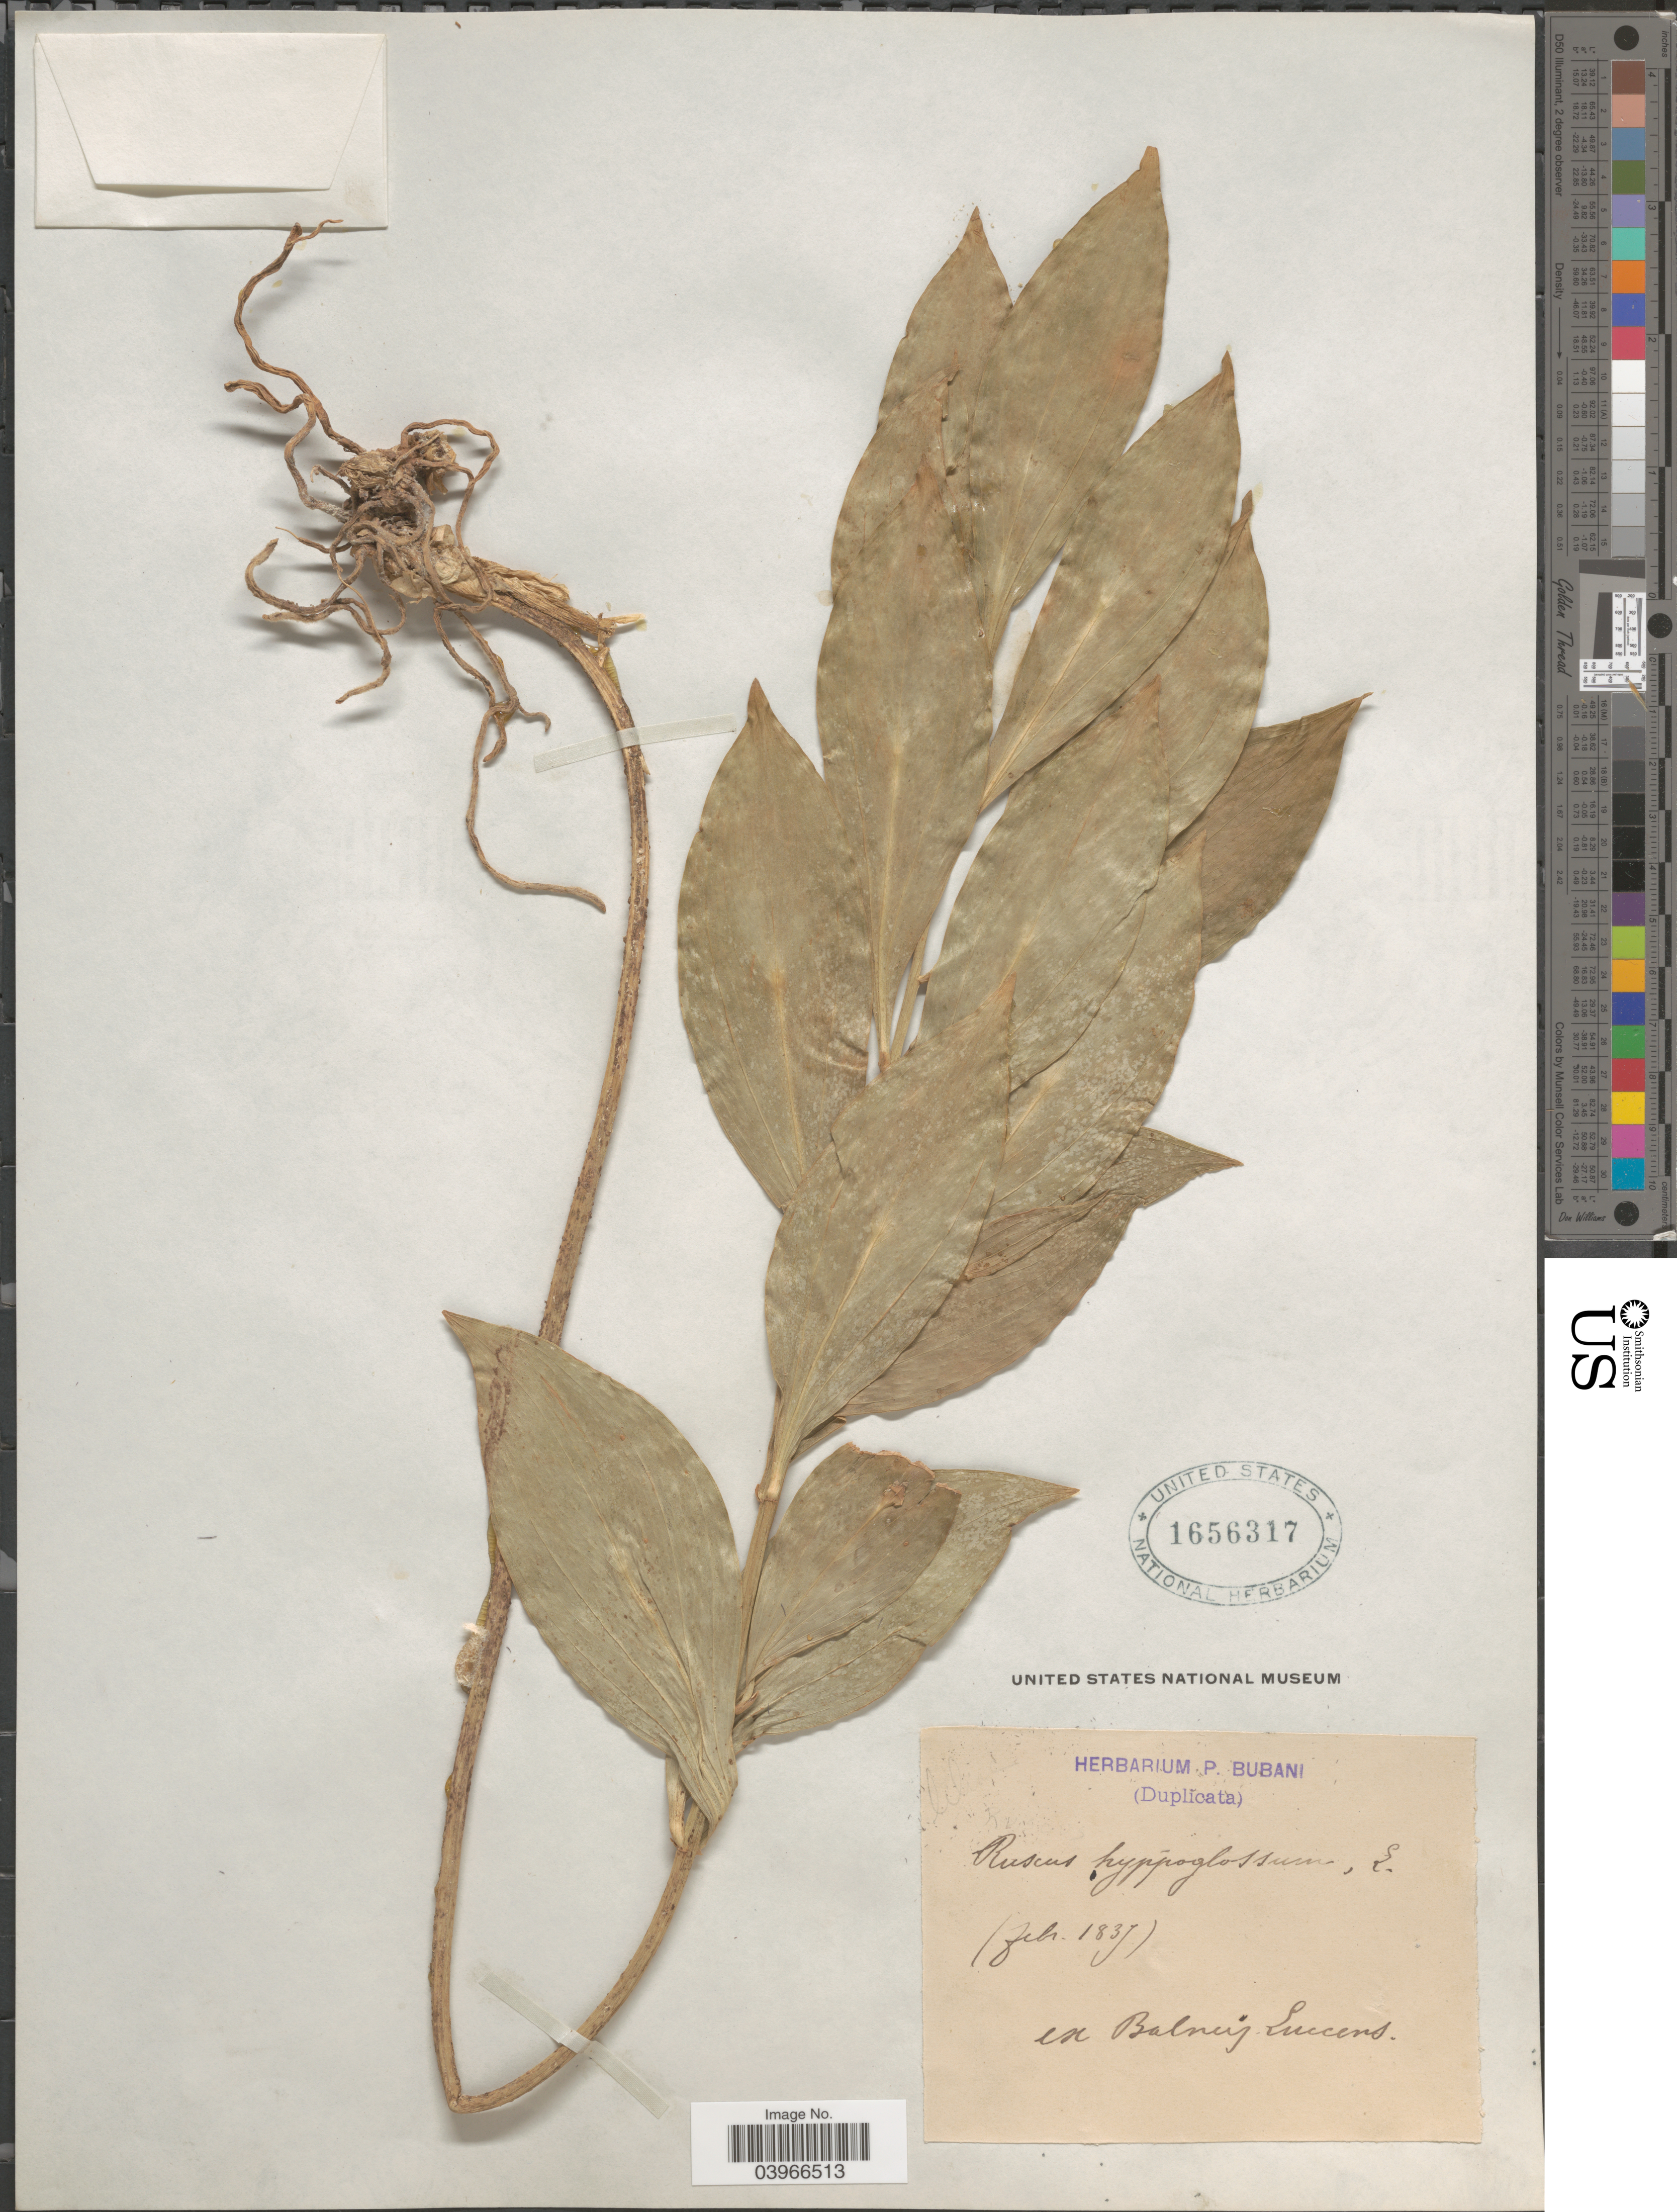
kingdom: Plantae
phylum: Tracheophyta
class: Liliopsida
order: Asparagales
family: Asparagaceae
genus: Ruscus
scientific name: Ruscus hypoglossum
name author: L.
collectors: ex herb. P. Bubani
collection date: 1835-02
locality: Ex Balneý [interpreted] Luccens [unsure placement]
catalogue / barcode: US 1656317